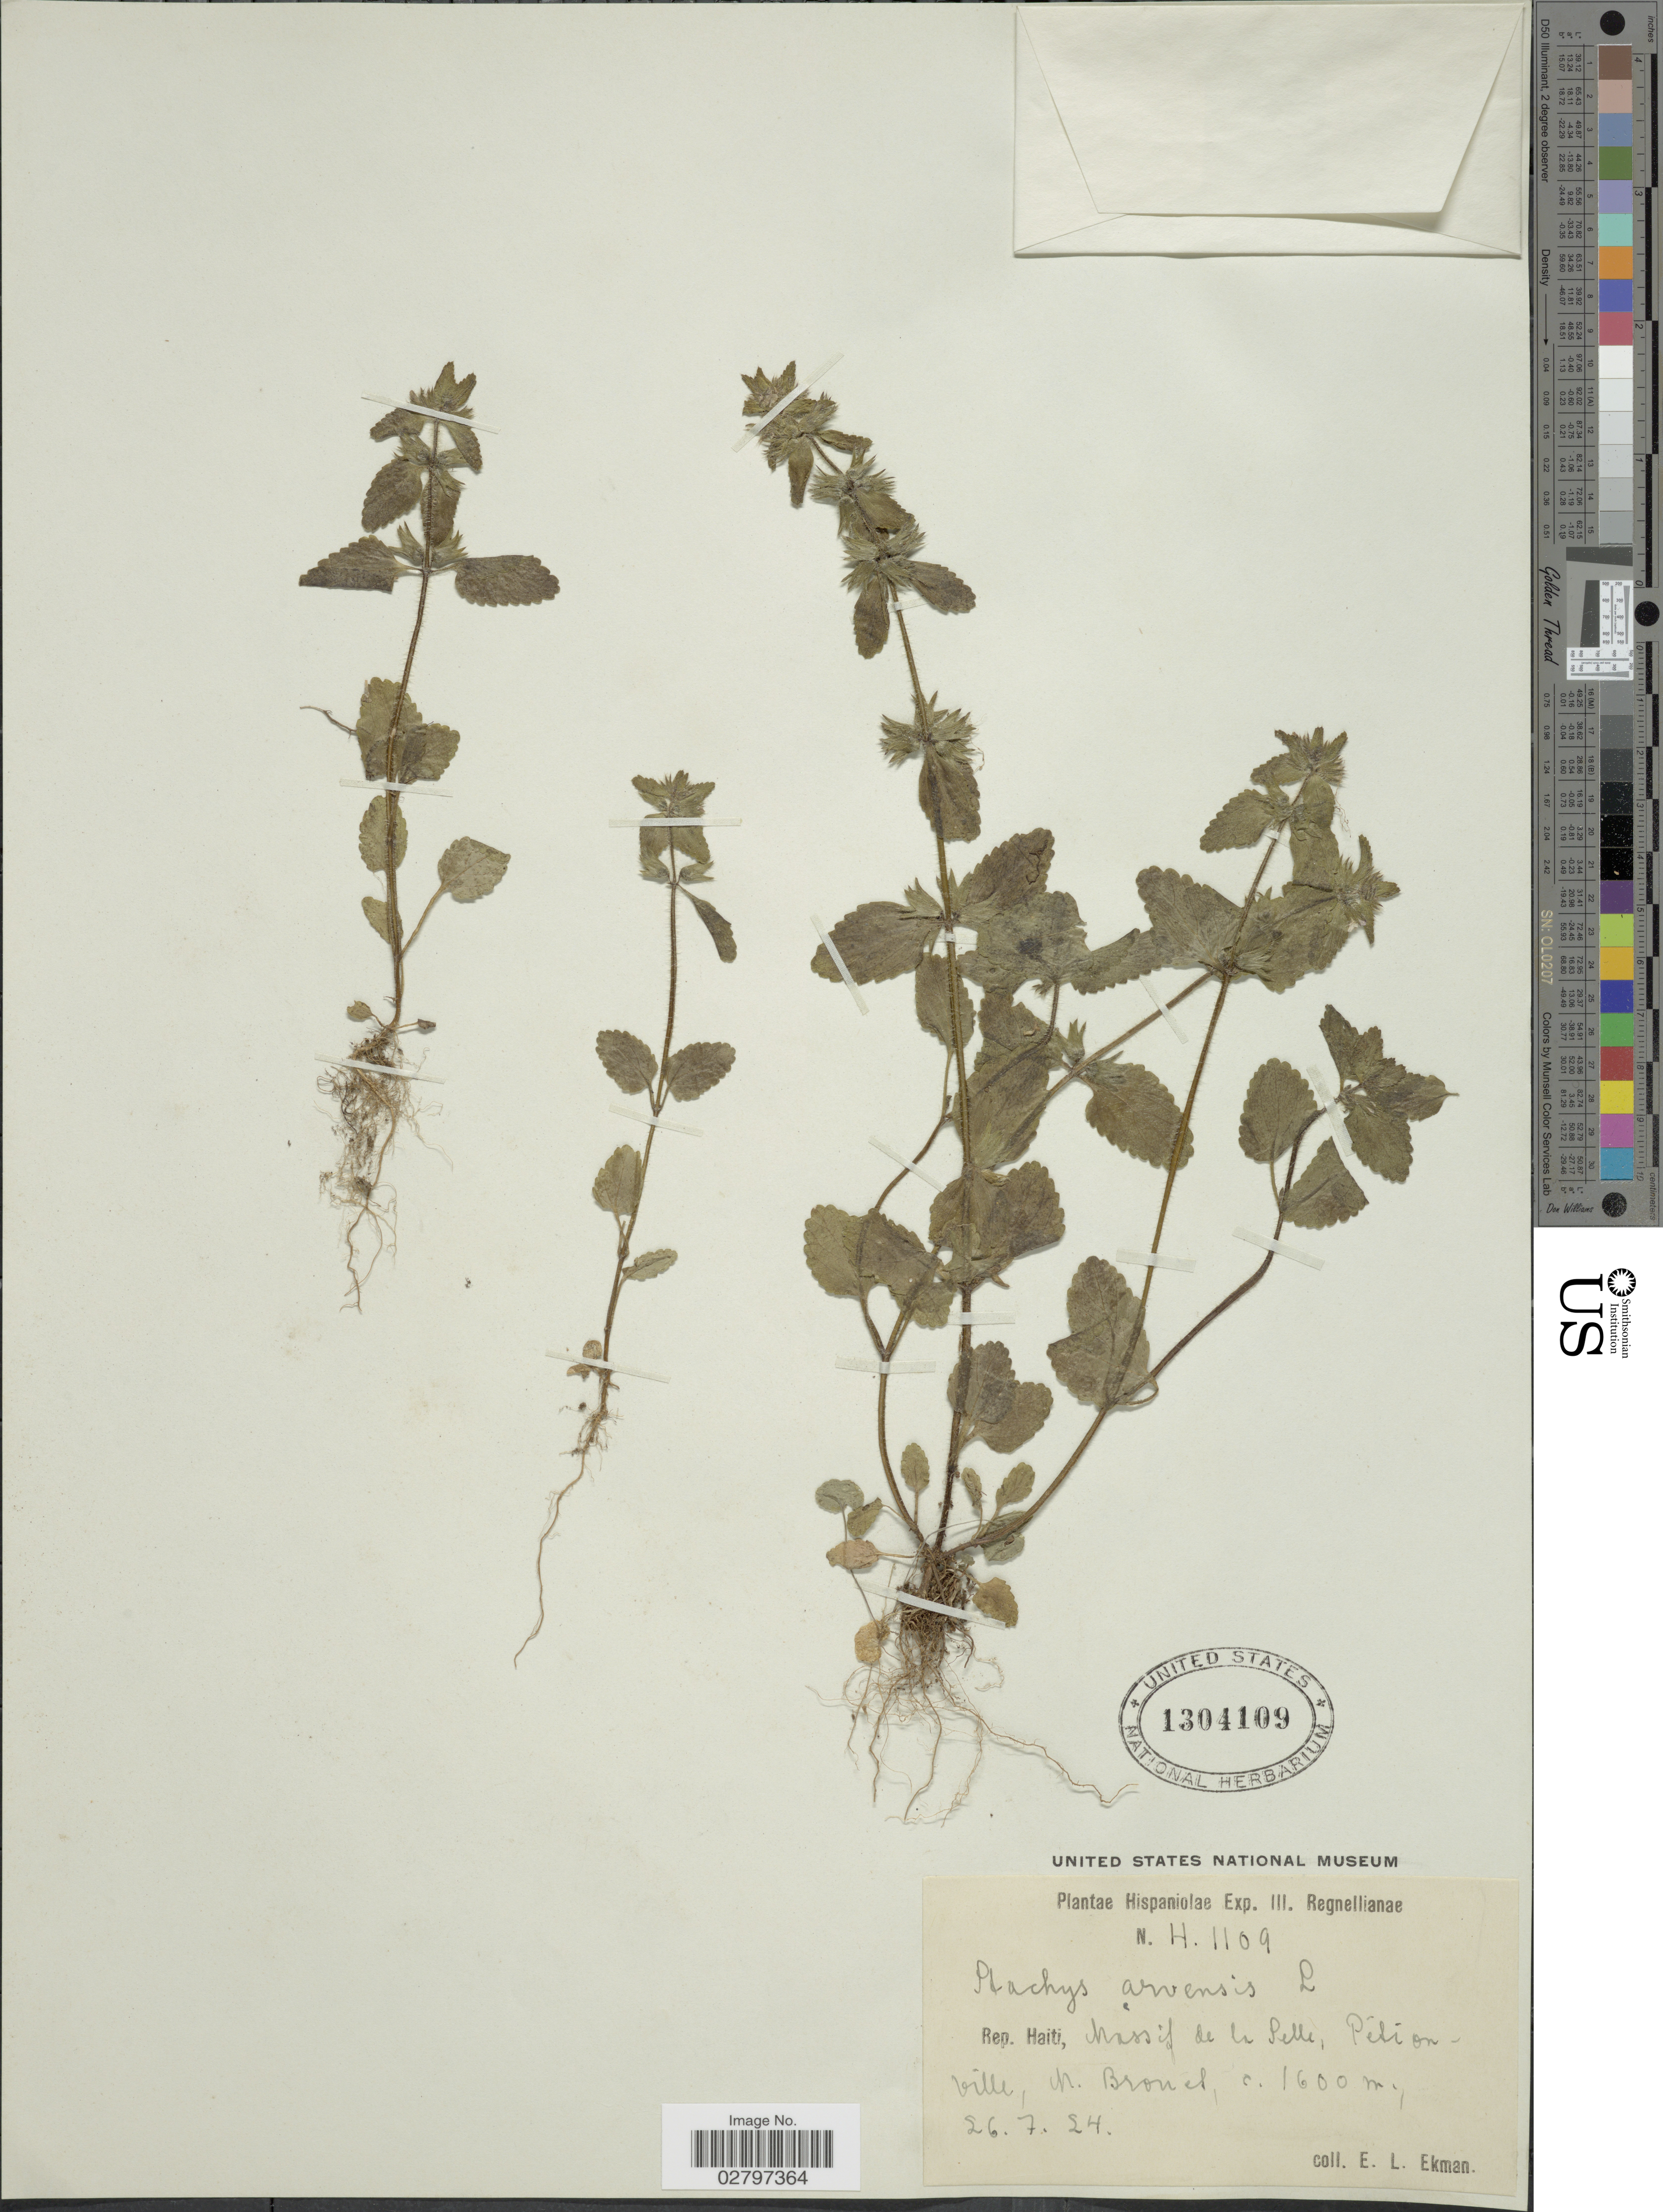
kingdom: Plantae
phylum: Tracheophyta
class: Magnoliopsida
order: Lamiales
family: Lamiaceae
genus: Stachys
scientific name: Stachys arvensis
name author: (L.) L.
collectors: E. L. Ekman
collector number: H1109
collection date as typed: Transcribed d/m/y: 26/7/24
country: Haiti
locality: Hispaniolae, Massif de la Selle, Pétionville, N. Brouet.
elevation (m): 1600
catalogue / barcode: US 1304109